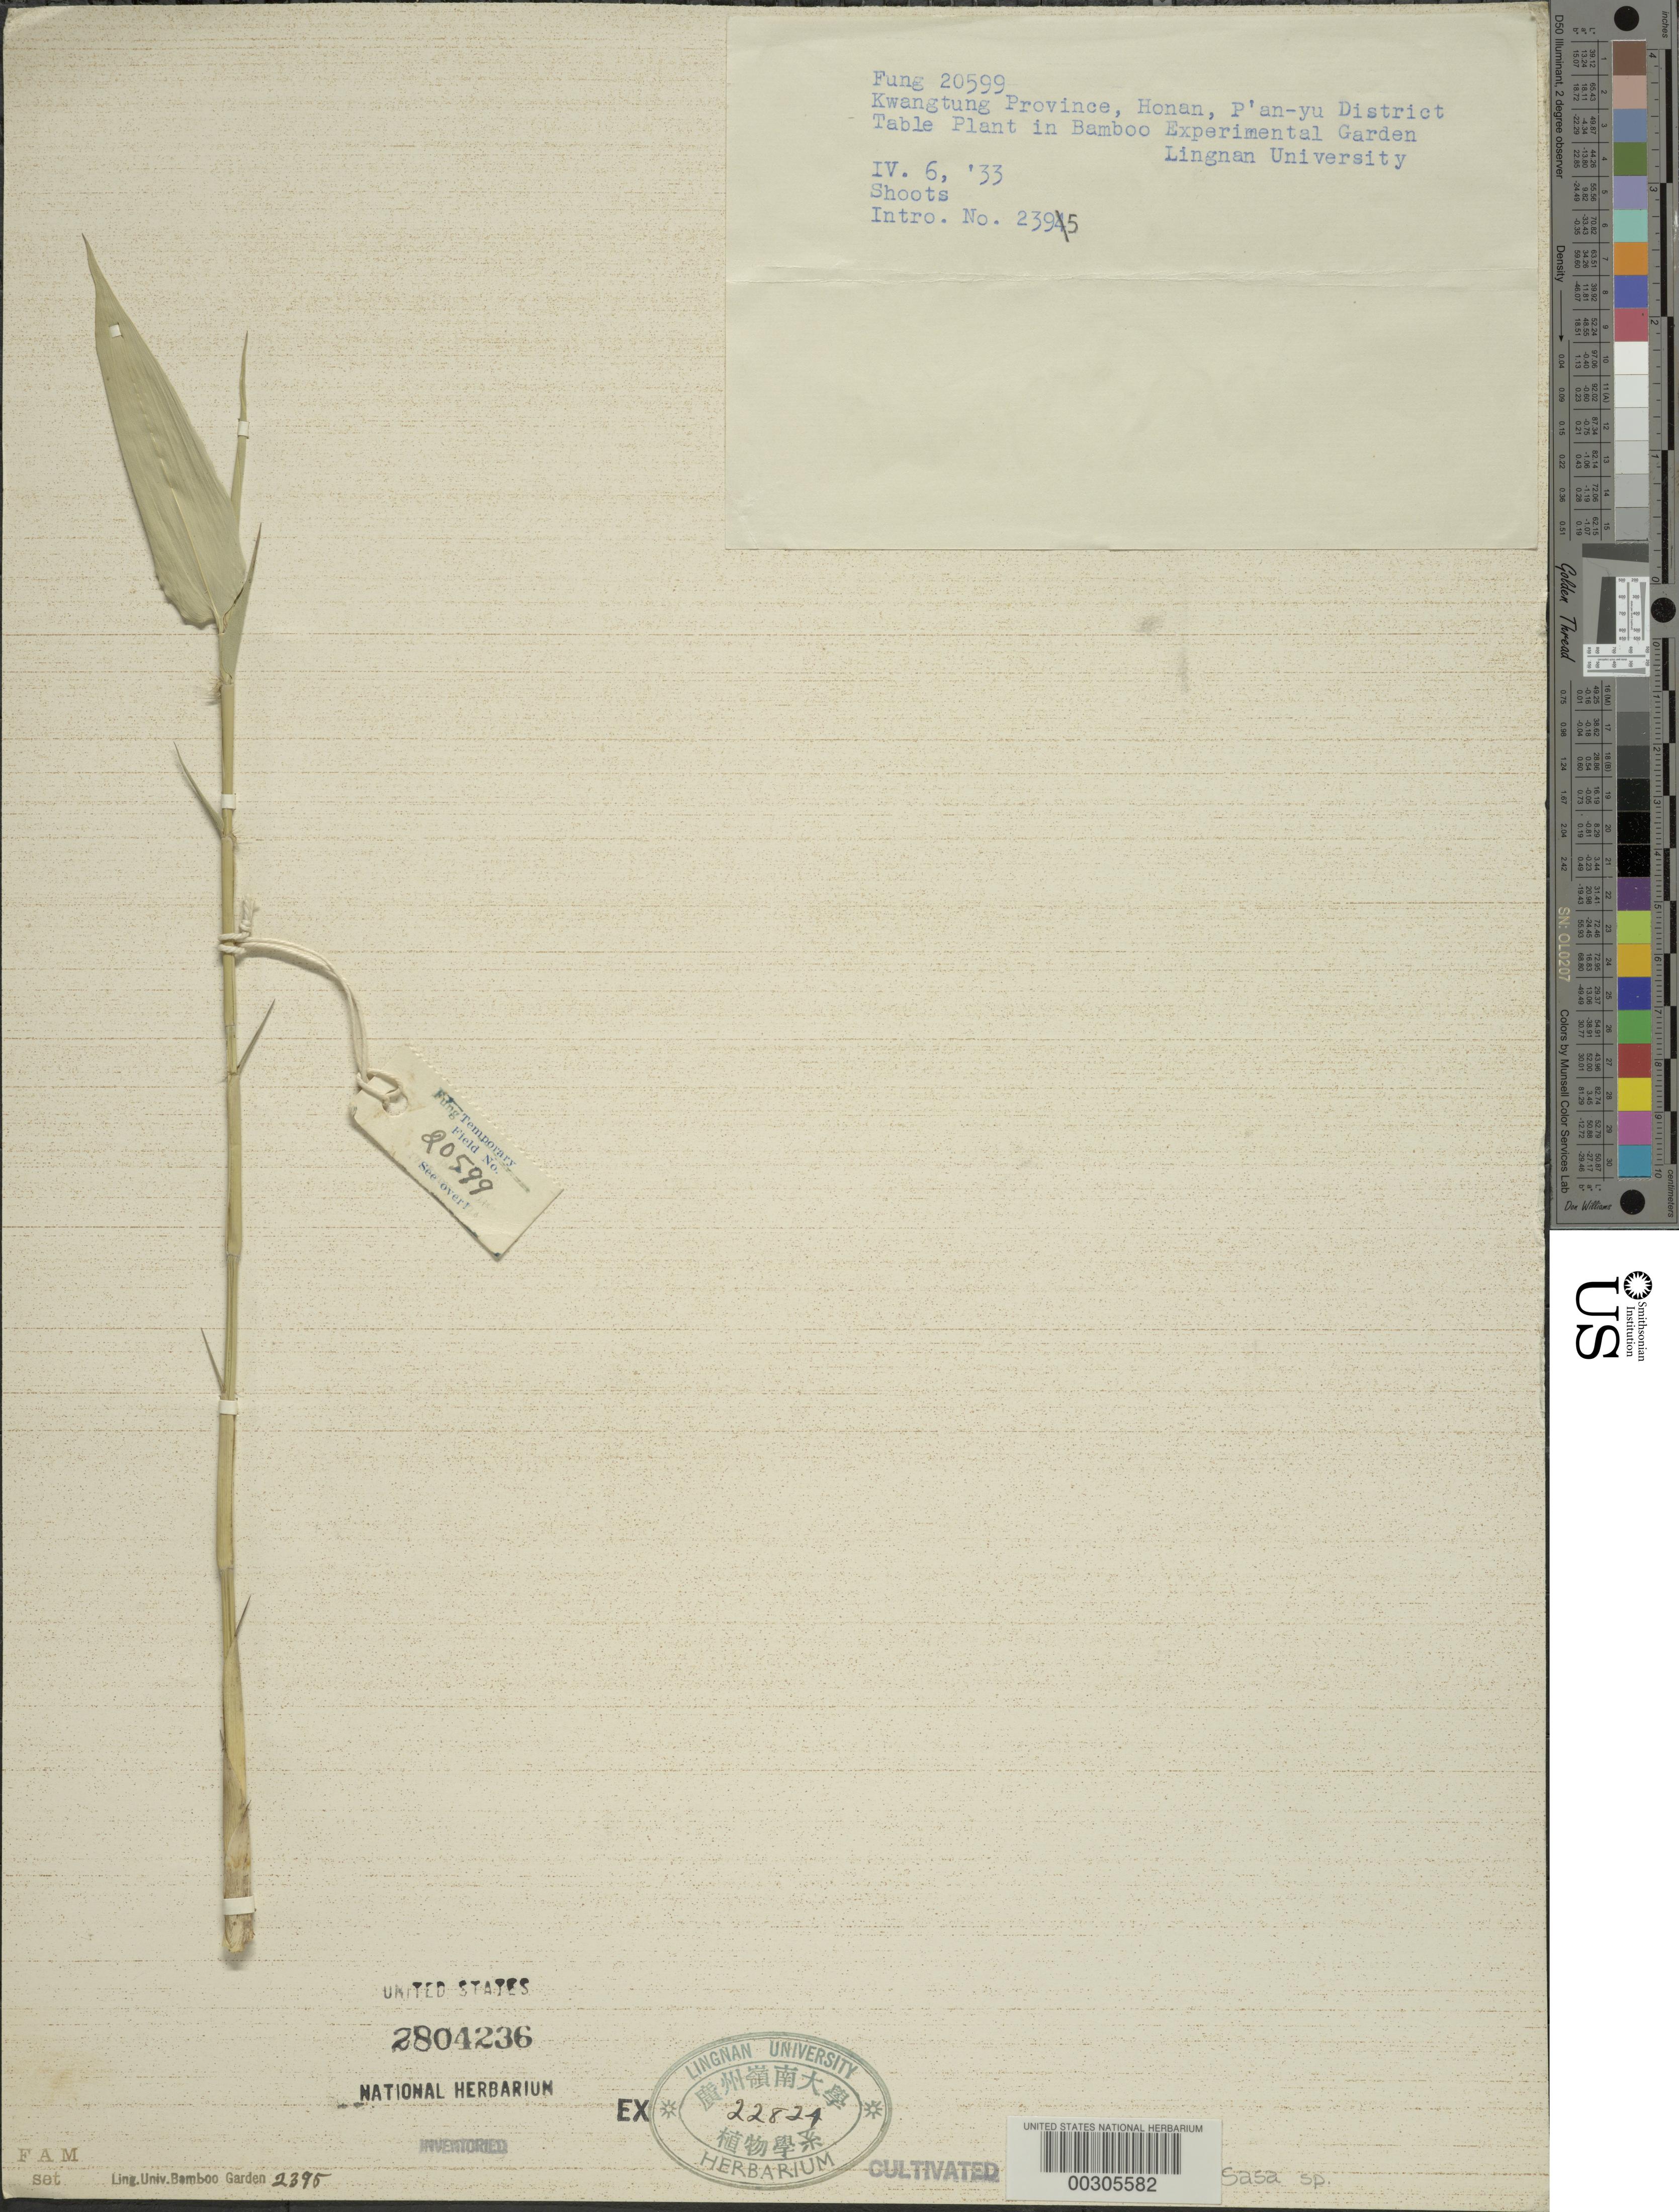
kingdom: Plantae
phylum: Tracheophyta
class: Liliopsida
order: Poales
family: Poaceae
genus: Sasa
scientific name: Sasa sp.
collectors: H. L. Fung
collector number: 20599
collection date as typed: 06 Apr 1933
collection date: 1933-04-06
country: China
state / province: Guangdong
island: Honam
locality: Lingnan univ. bg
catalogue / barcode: US 2804236